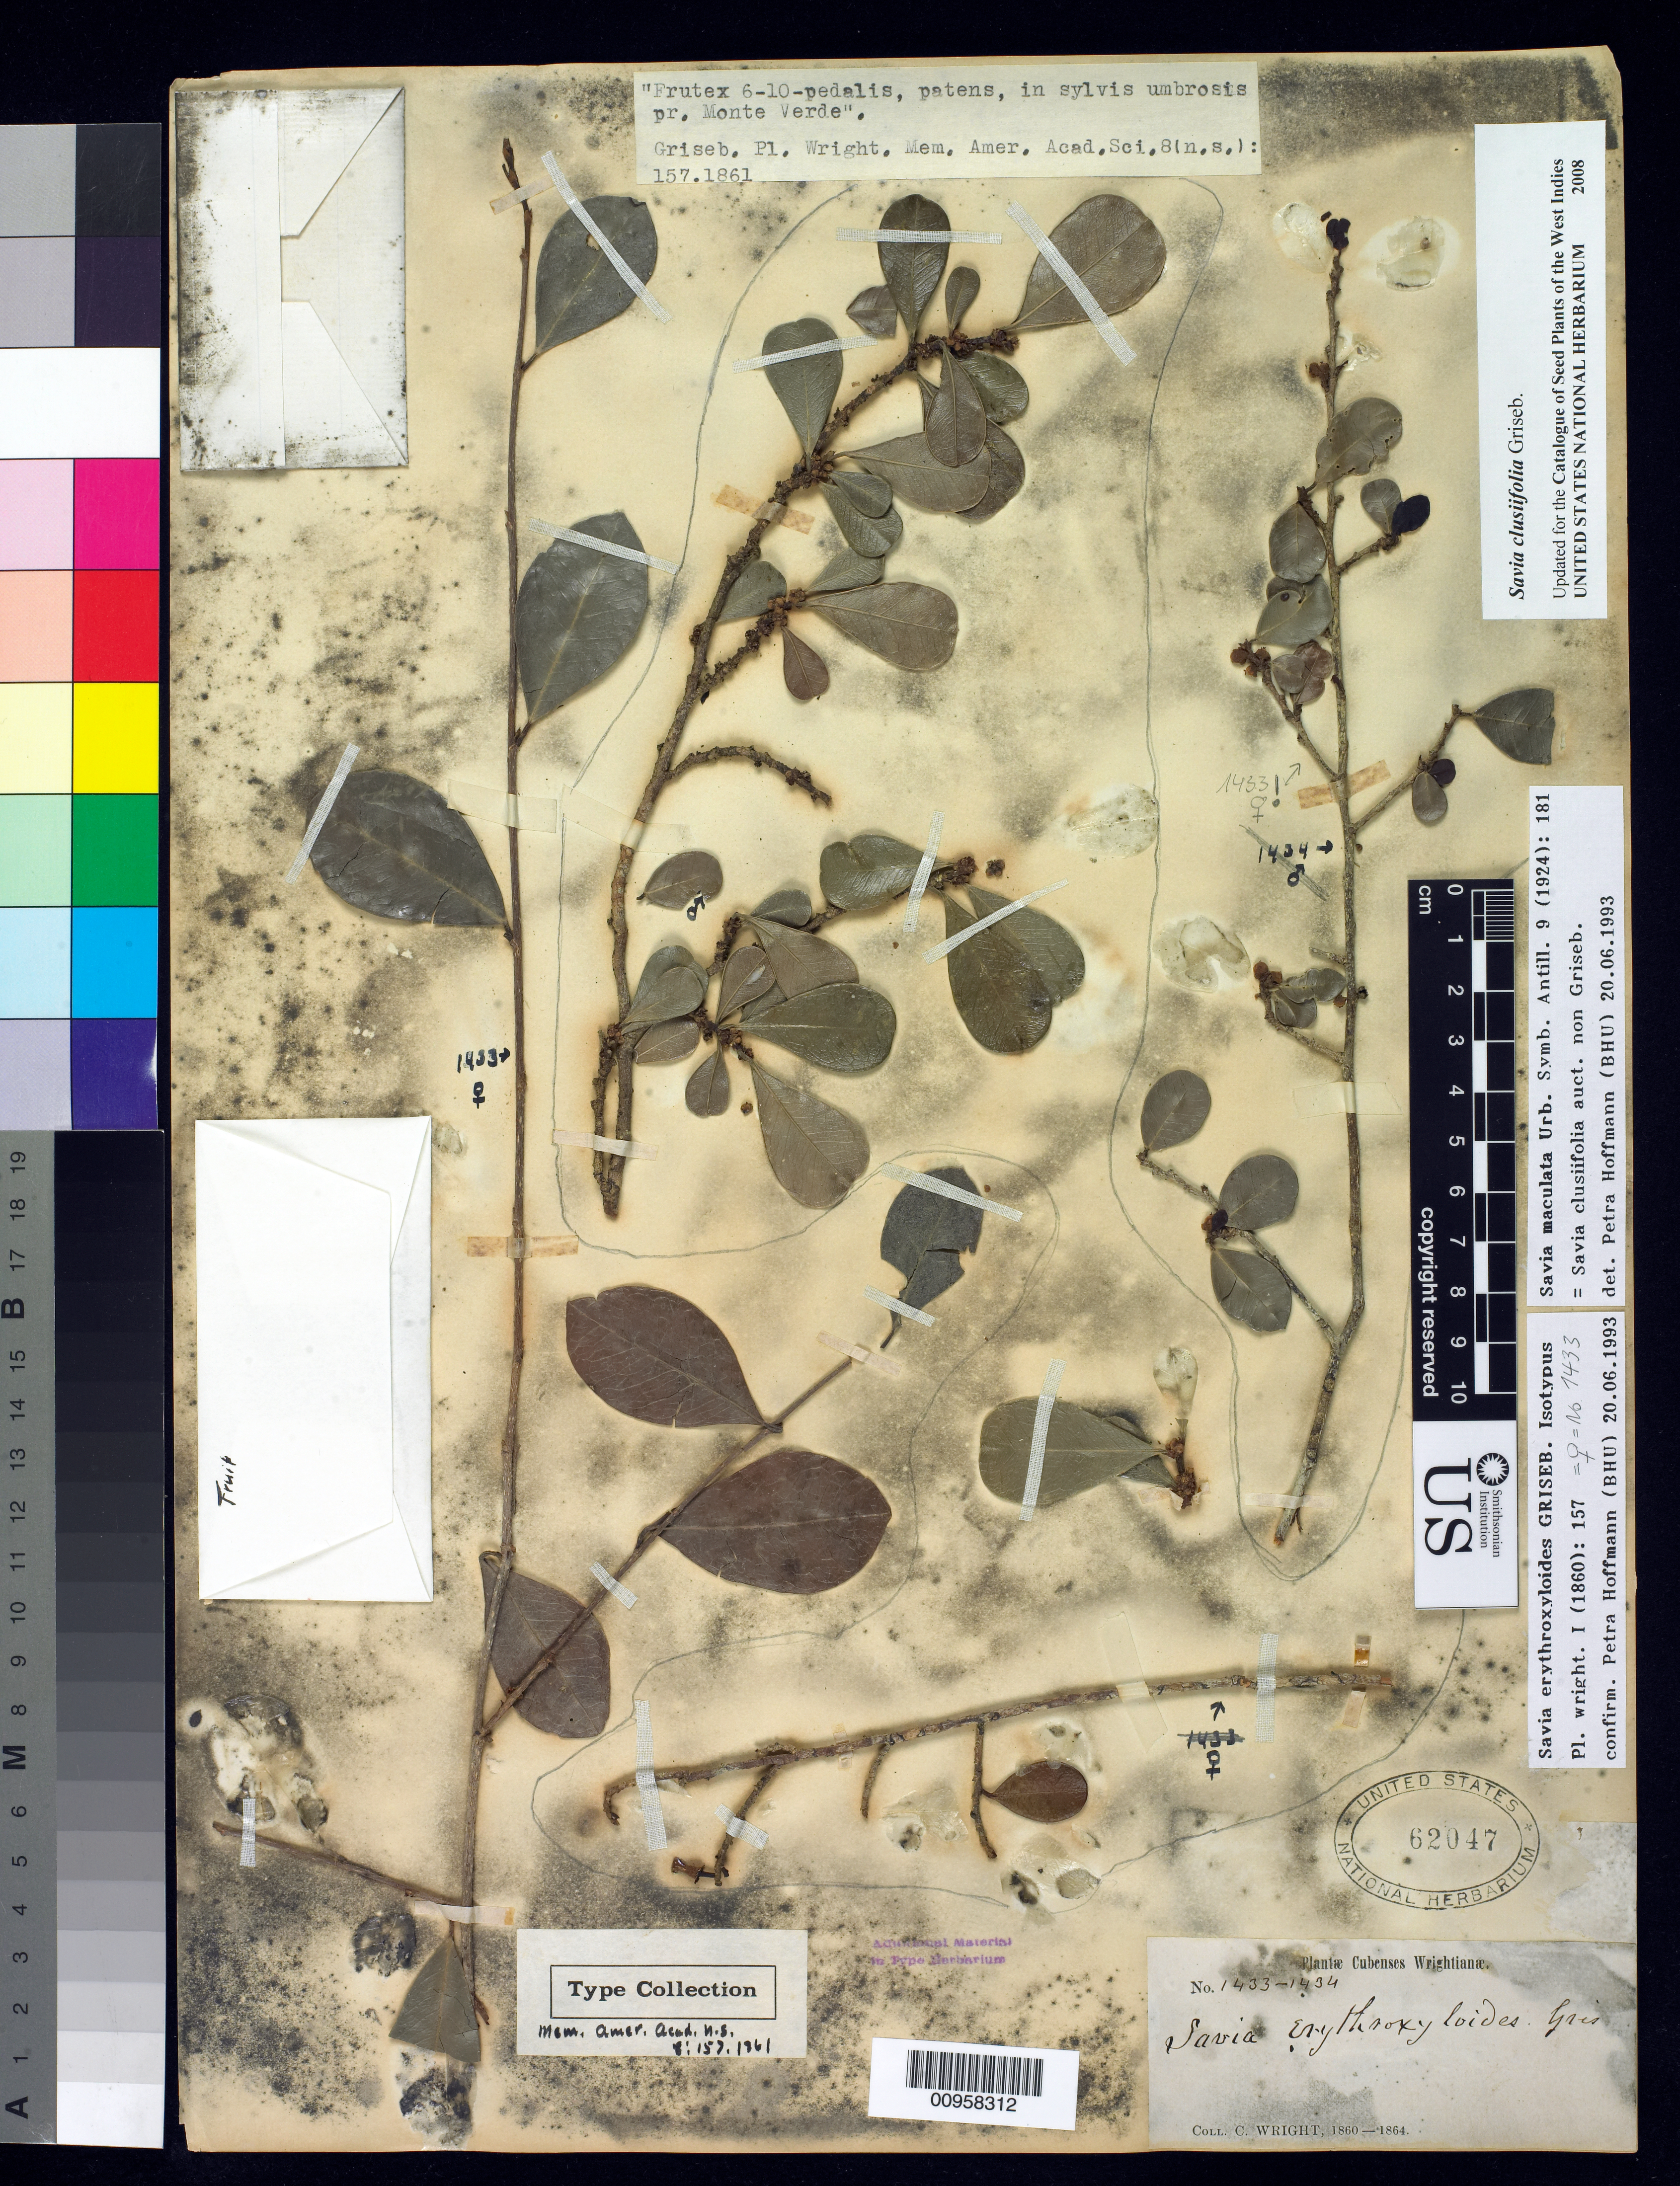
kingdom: Plantae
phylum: Tracheophyta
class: Magnoliopsida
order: Malpighiales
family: Phyllanthaceae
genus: Savia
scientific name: Savia erythroxyloides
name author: Griseb.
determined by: Hoffmann, P.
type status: Isolectotype; Isosyntype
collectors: C. Wright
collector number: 1433 and 1434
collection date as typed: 1860 to -- --- 1864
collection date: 1860/1864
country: Cuba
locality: Monte Verde.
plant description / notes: Sheet apparently mounted with two different collections (1433 & 1434]; only the pistillate collection (1433) "prope Monte Verde" is designated as lectotype but see lectotypification by Hoffmann (2008) for discussion of syntypes.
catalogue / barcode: US 62047